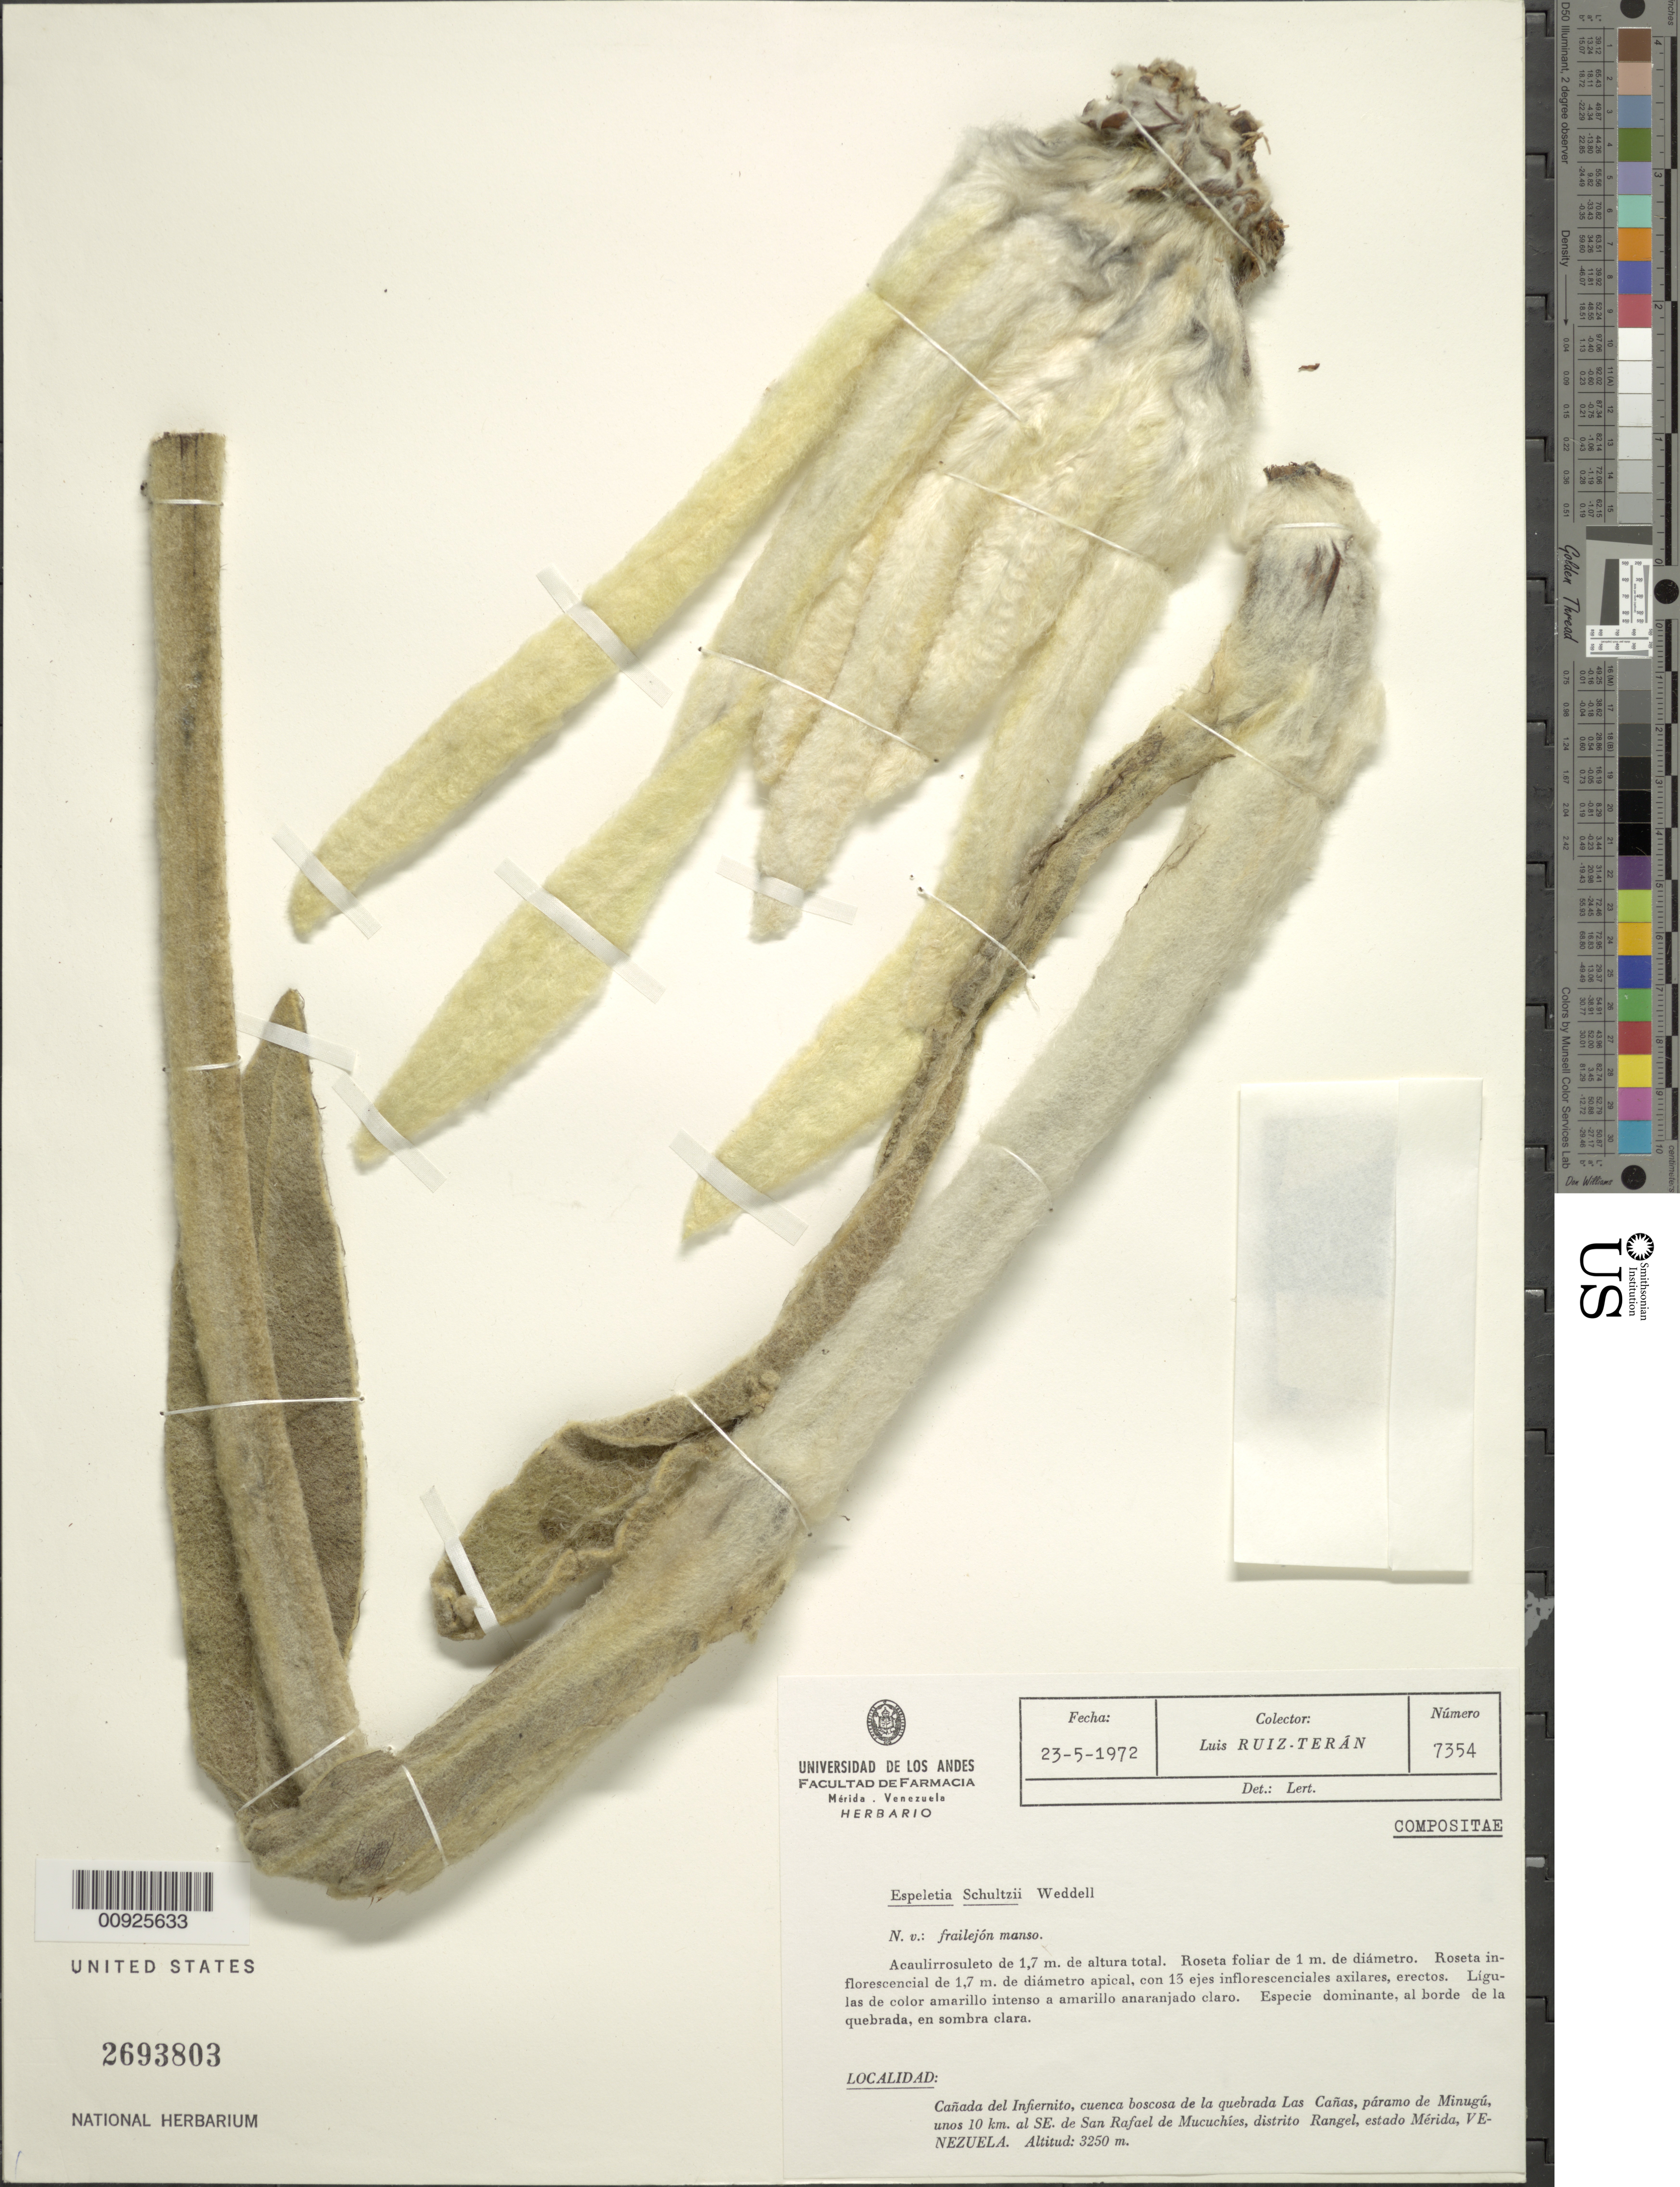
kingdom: Plantae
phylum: Tracheophyta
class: Magnoliopsida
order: Asterales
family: Asteraceae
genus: Espeletia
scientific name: Espeletia schultzii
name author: Wedd.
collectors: L. E. Ruíz-Terán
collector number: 7354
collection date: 1972-05-23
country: Venezuela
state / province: Mérida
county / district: Rangel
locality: P. de Minugú. Cañada del Infiernito, cuenca boscosa de la quebrada Las Cañas, páramo de Minugú, unos 10 km al SE de san Rafael de Mucuchíes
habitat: Especie dominante, al borde de una quebrada en sombra clara.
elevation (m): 3250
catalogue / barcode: US 2693803